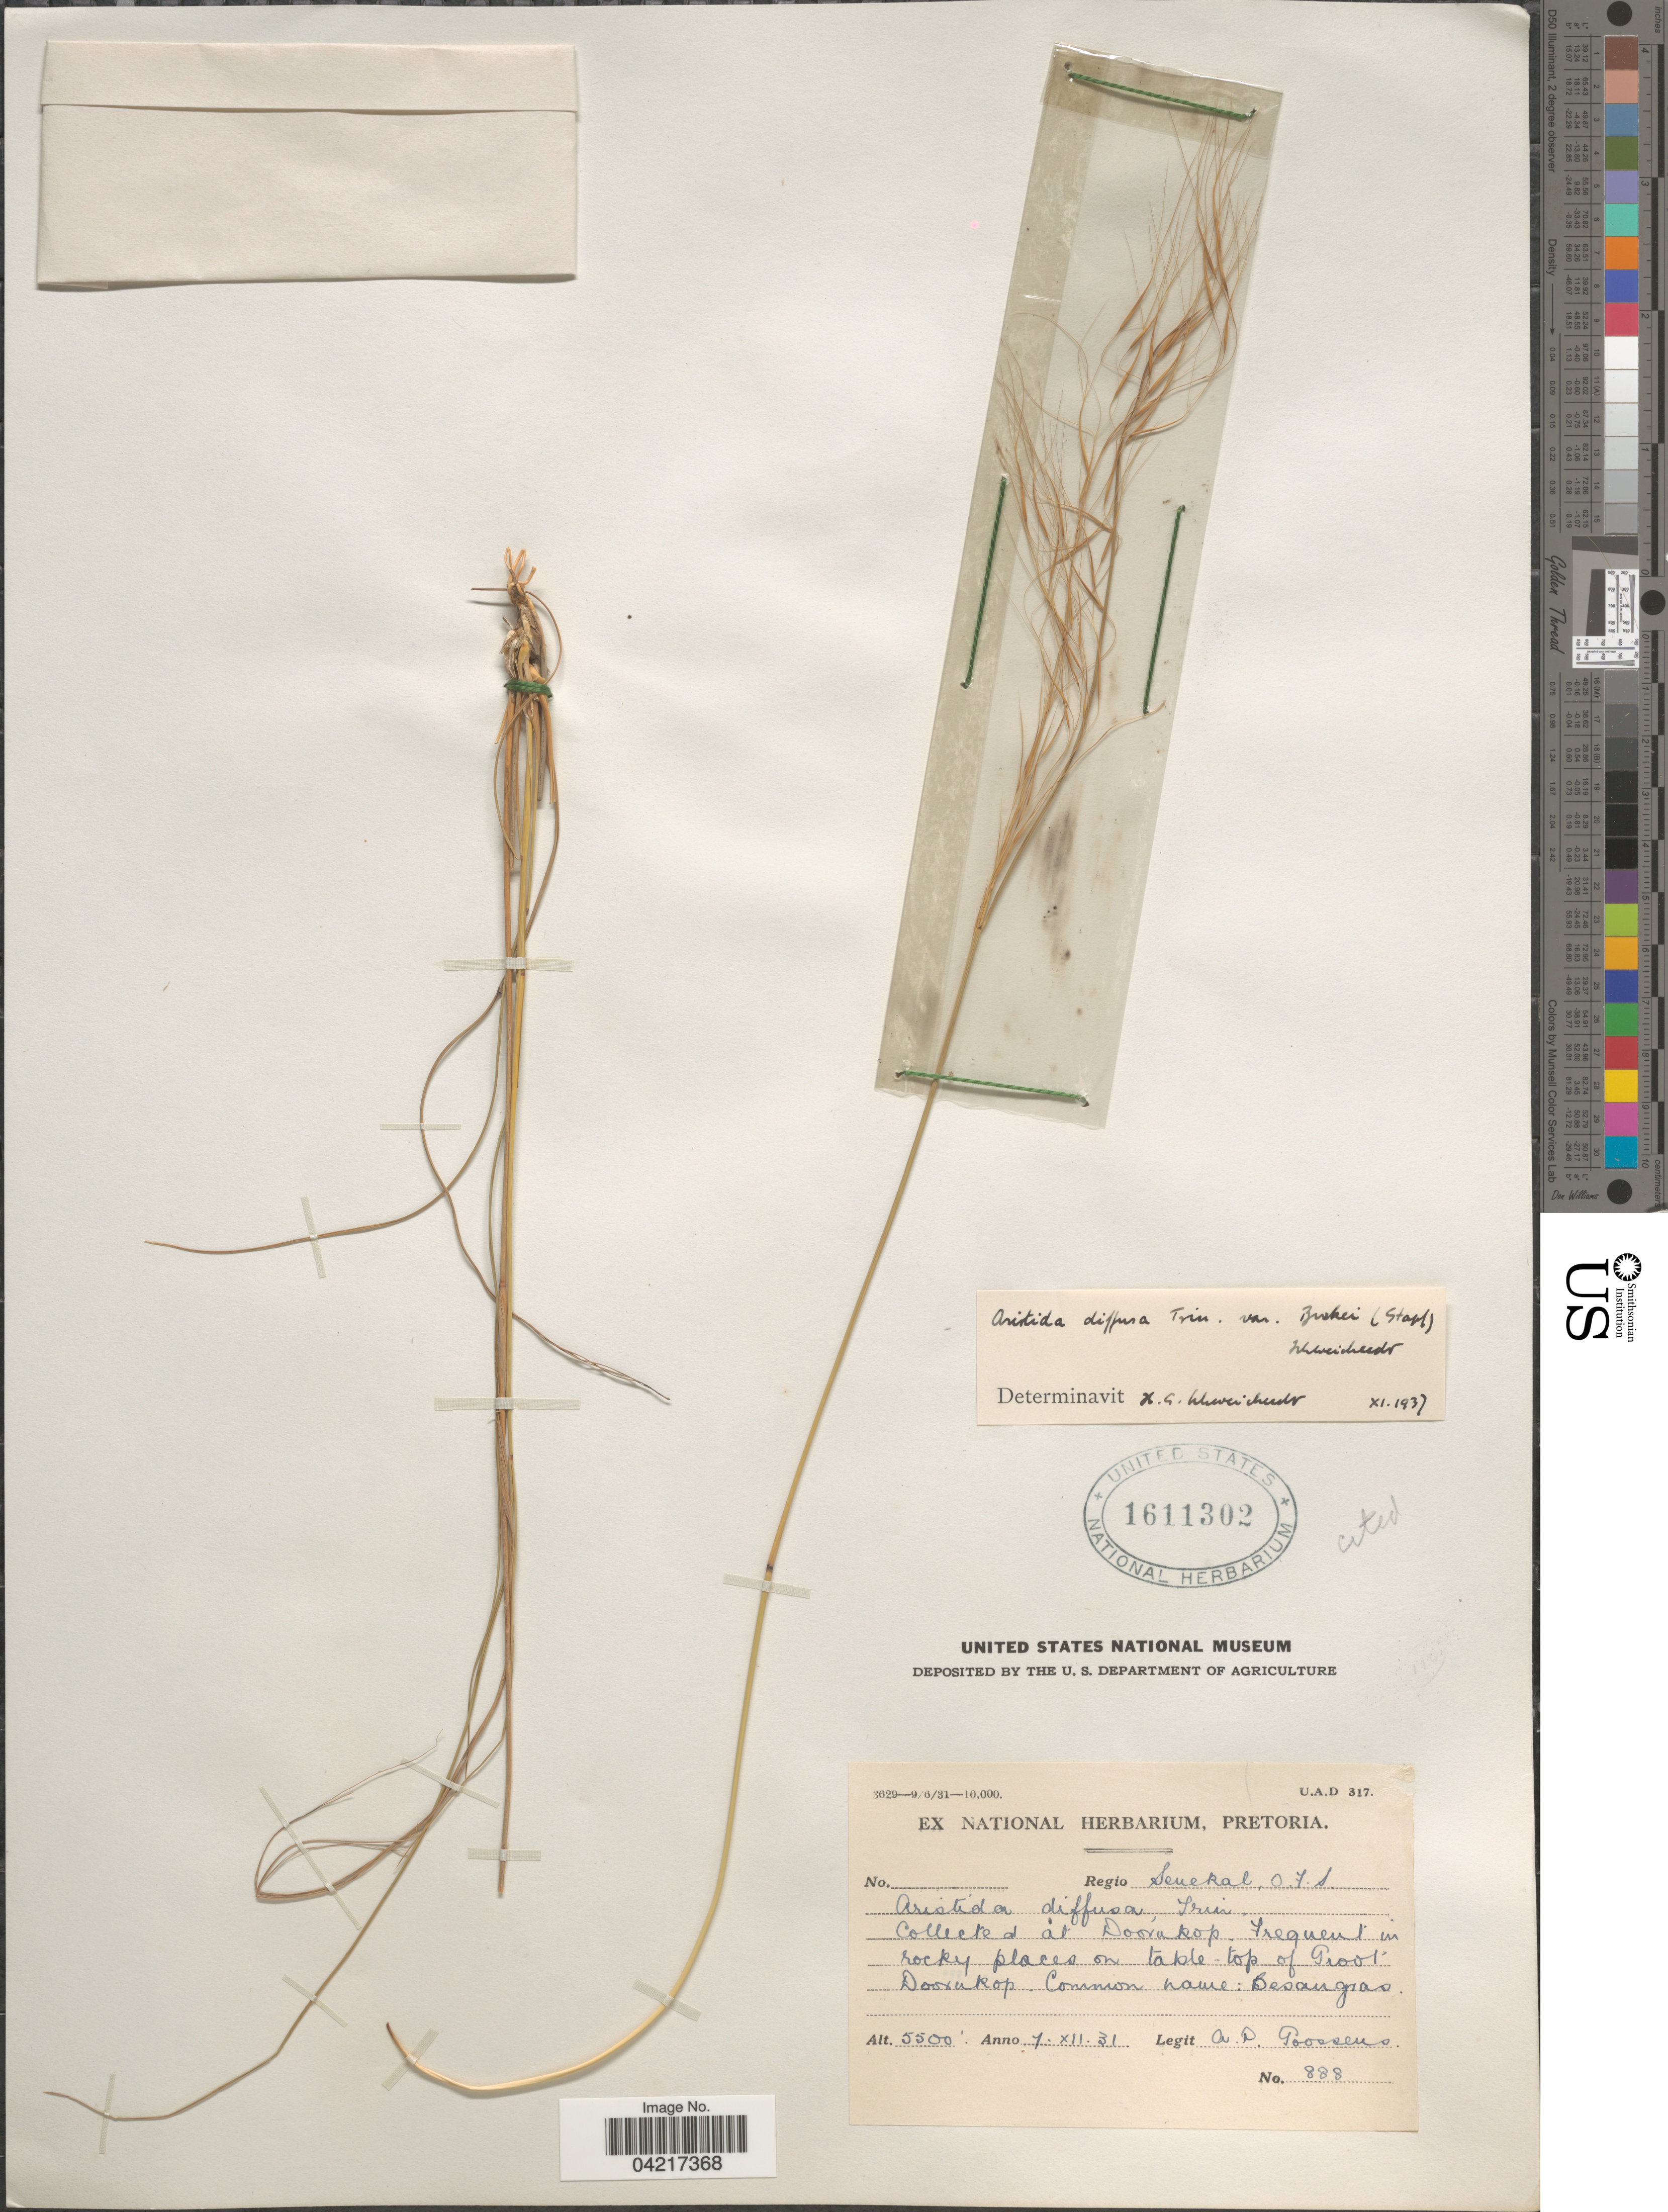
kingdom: Plantae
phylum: Tracheophyta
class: Liliopsida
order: Poales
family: Poaceae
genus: Aristida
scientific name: Aristida diffusa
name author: Trin.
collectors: A. P. G. Goossens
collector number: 888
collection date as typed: Transcribed d/m/y: 7/12/31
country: South Africa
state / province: Free State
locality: Regio Seneral, O.F.S. At Doornkop. Frequent in rocky places on table-top of Groot Doornkop.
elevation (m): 1676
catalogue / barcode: US 1611302